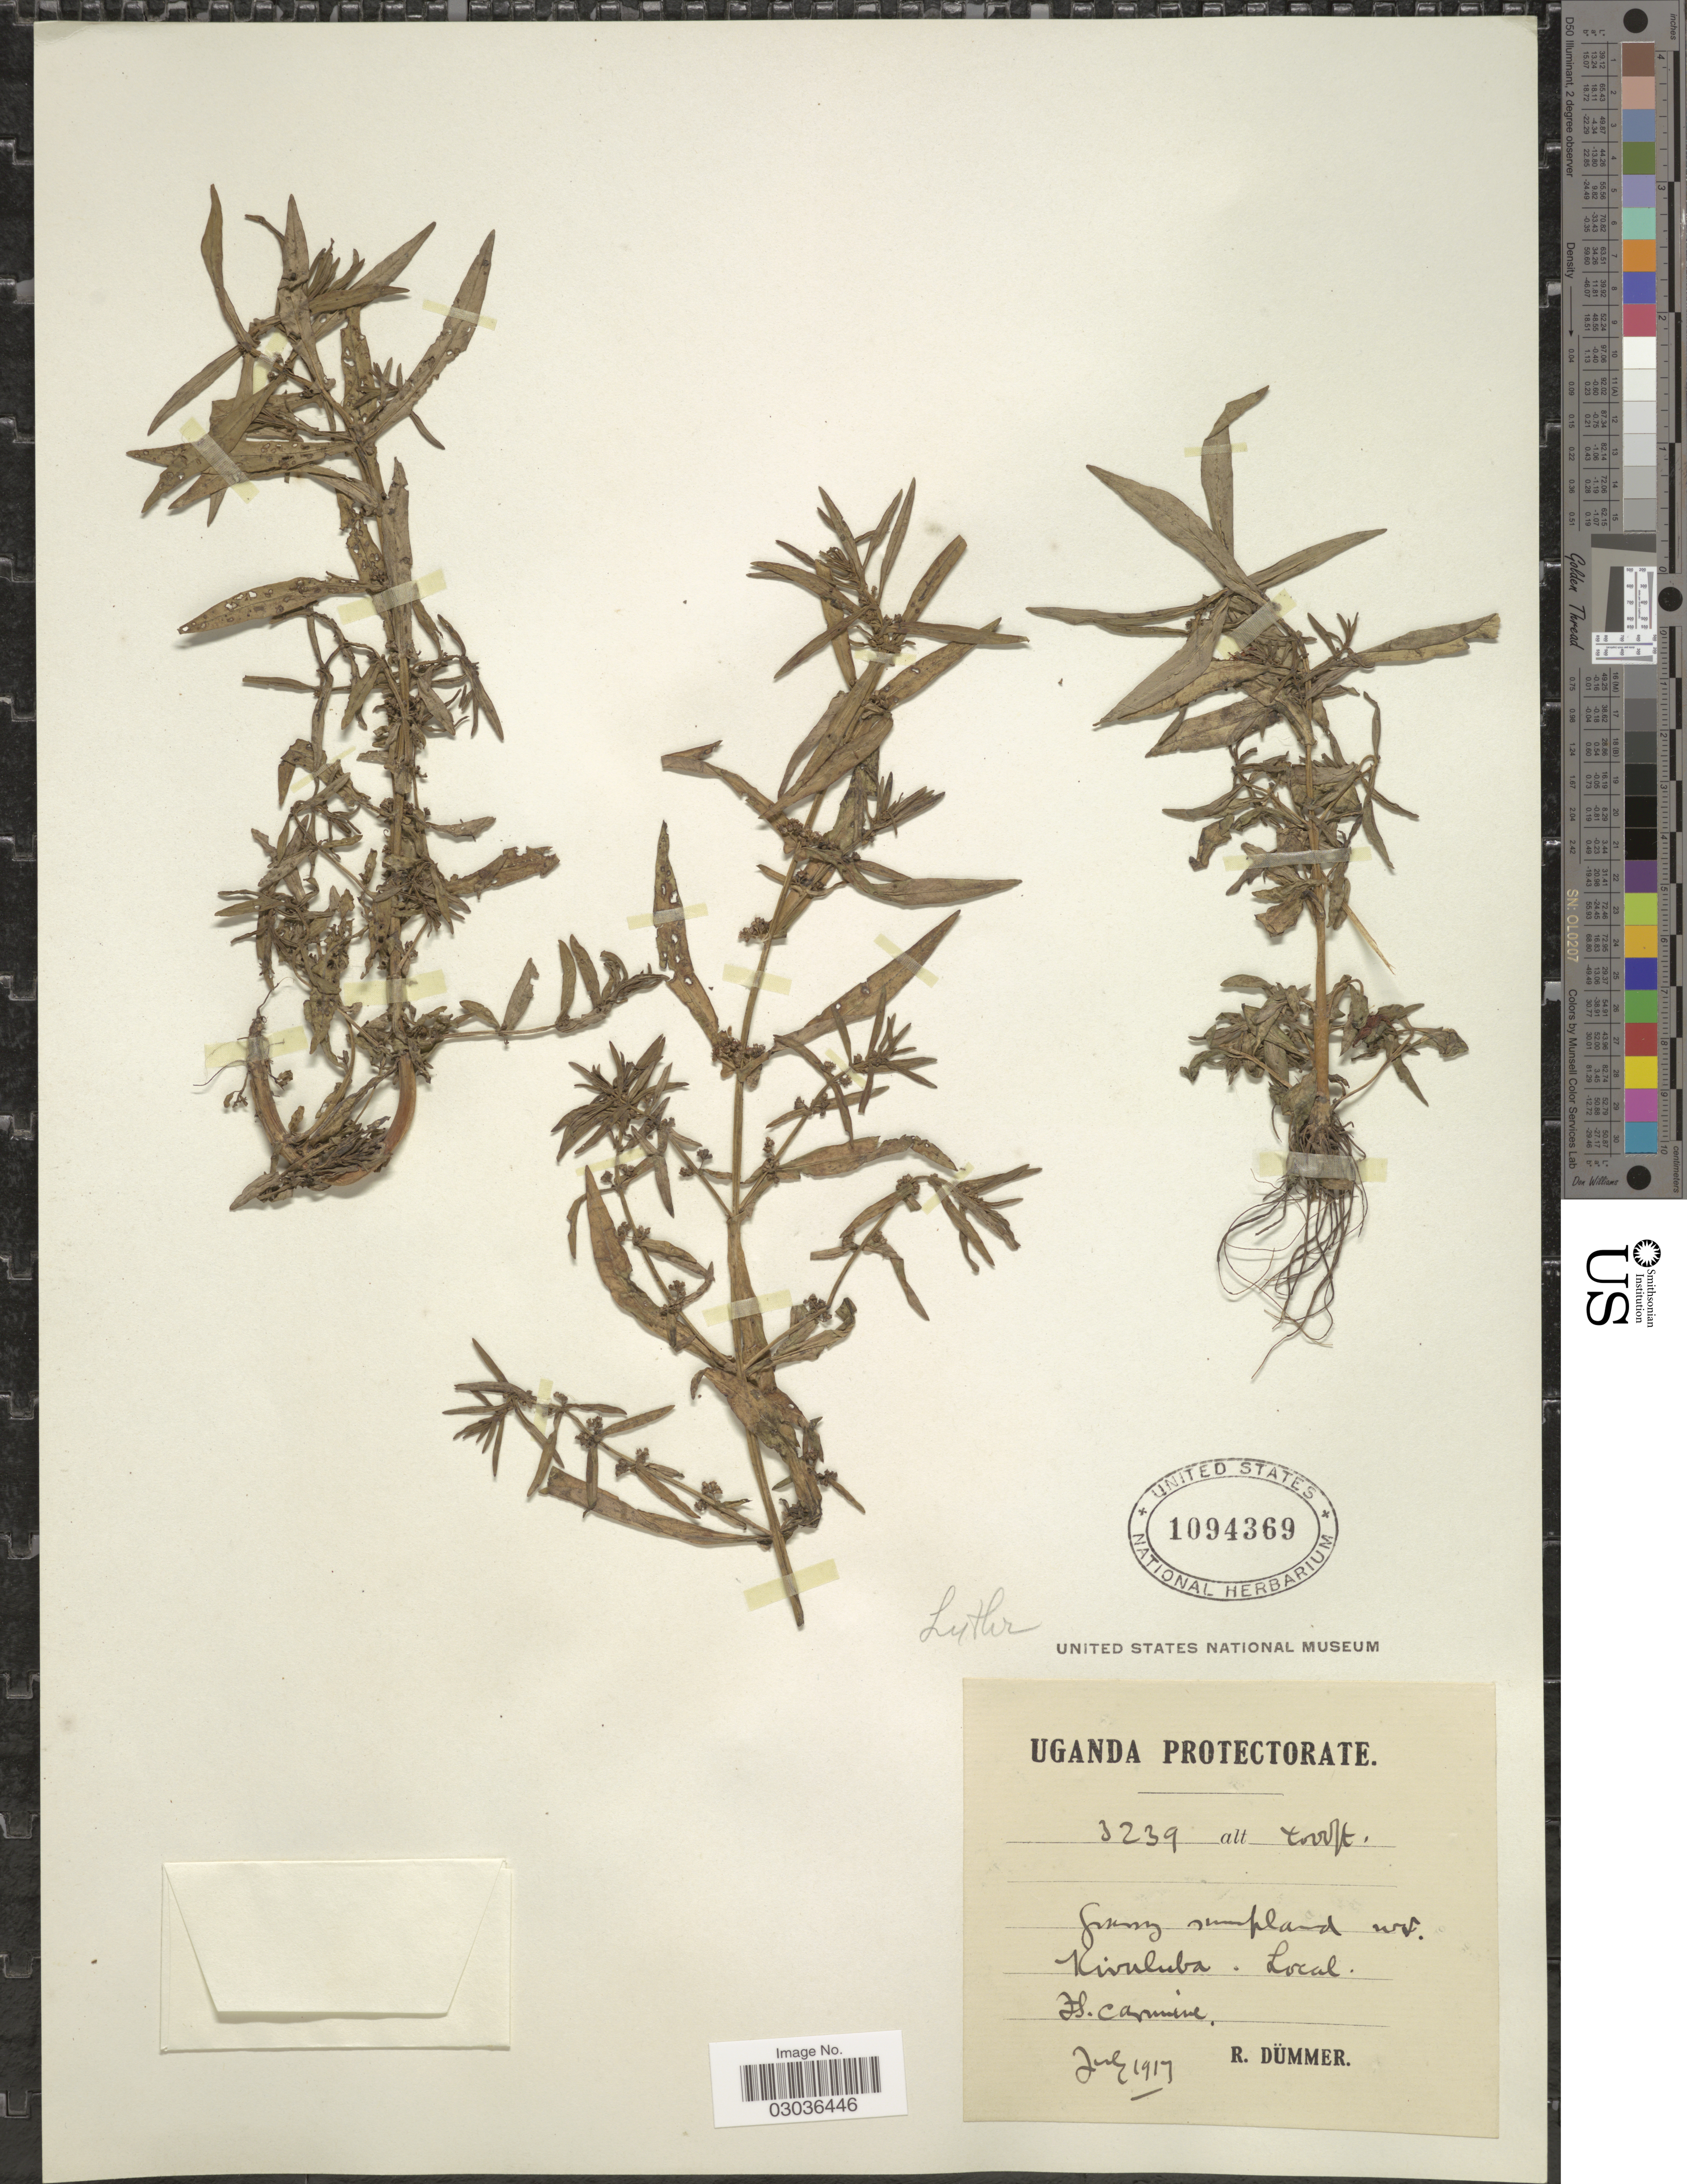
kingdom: Plantae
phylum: Tracheophyta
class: Magnoliopsida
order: Myrtales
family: Lythraceae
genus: Ammannia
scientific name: Ammannia sp.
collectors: R. A. Dümmer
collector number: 3239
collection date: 1917-07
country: Uganda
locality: Uganda Protectorate. Kivuluba.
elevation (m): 1219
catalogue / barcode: US 1094369